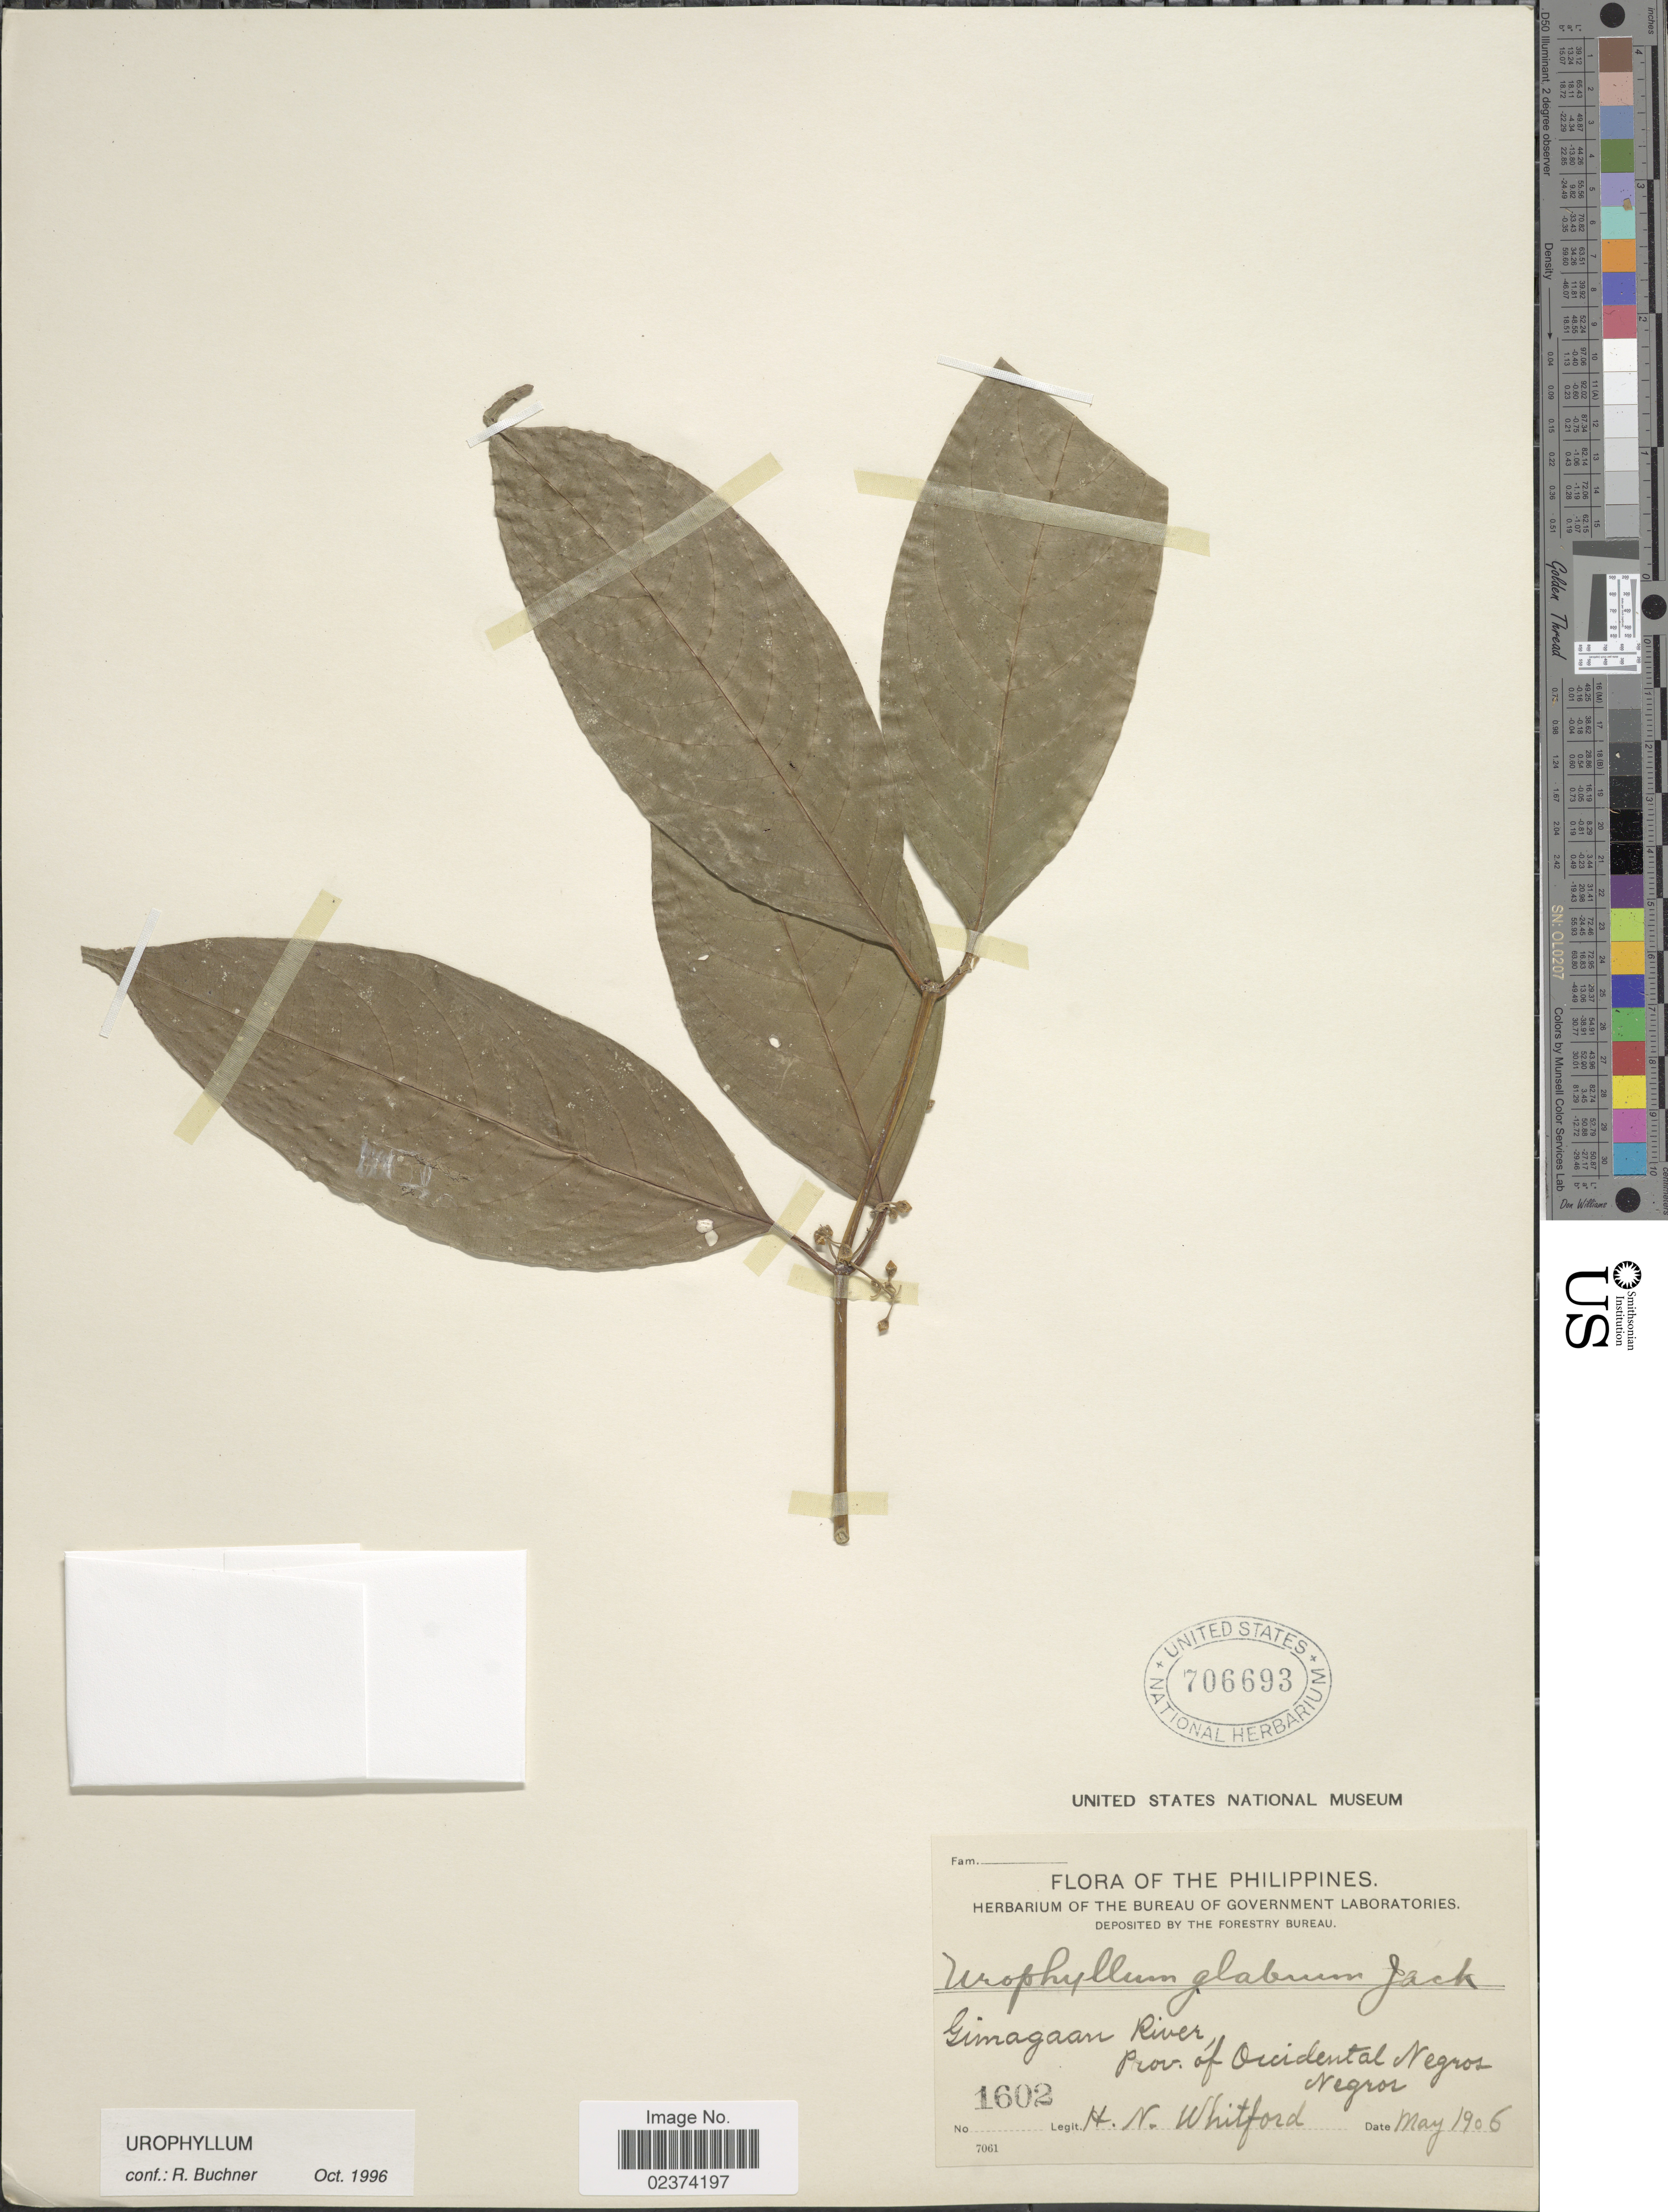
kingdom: Plantae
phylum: Tracheophyta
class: Magnoliopsida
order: Gentianales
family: Rubiaceae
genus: Urophyllum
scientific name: Urophyllum sp.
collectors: H. N. Whitford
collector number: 1602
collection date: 1906-05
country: Philippines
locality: Gimagaan River, Prov. of Occidental Negros, Negros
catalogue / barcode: US 706693